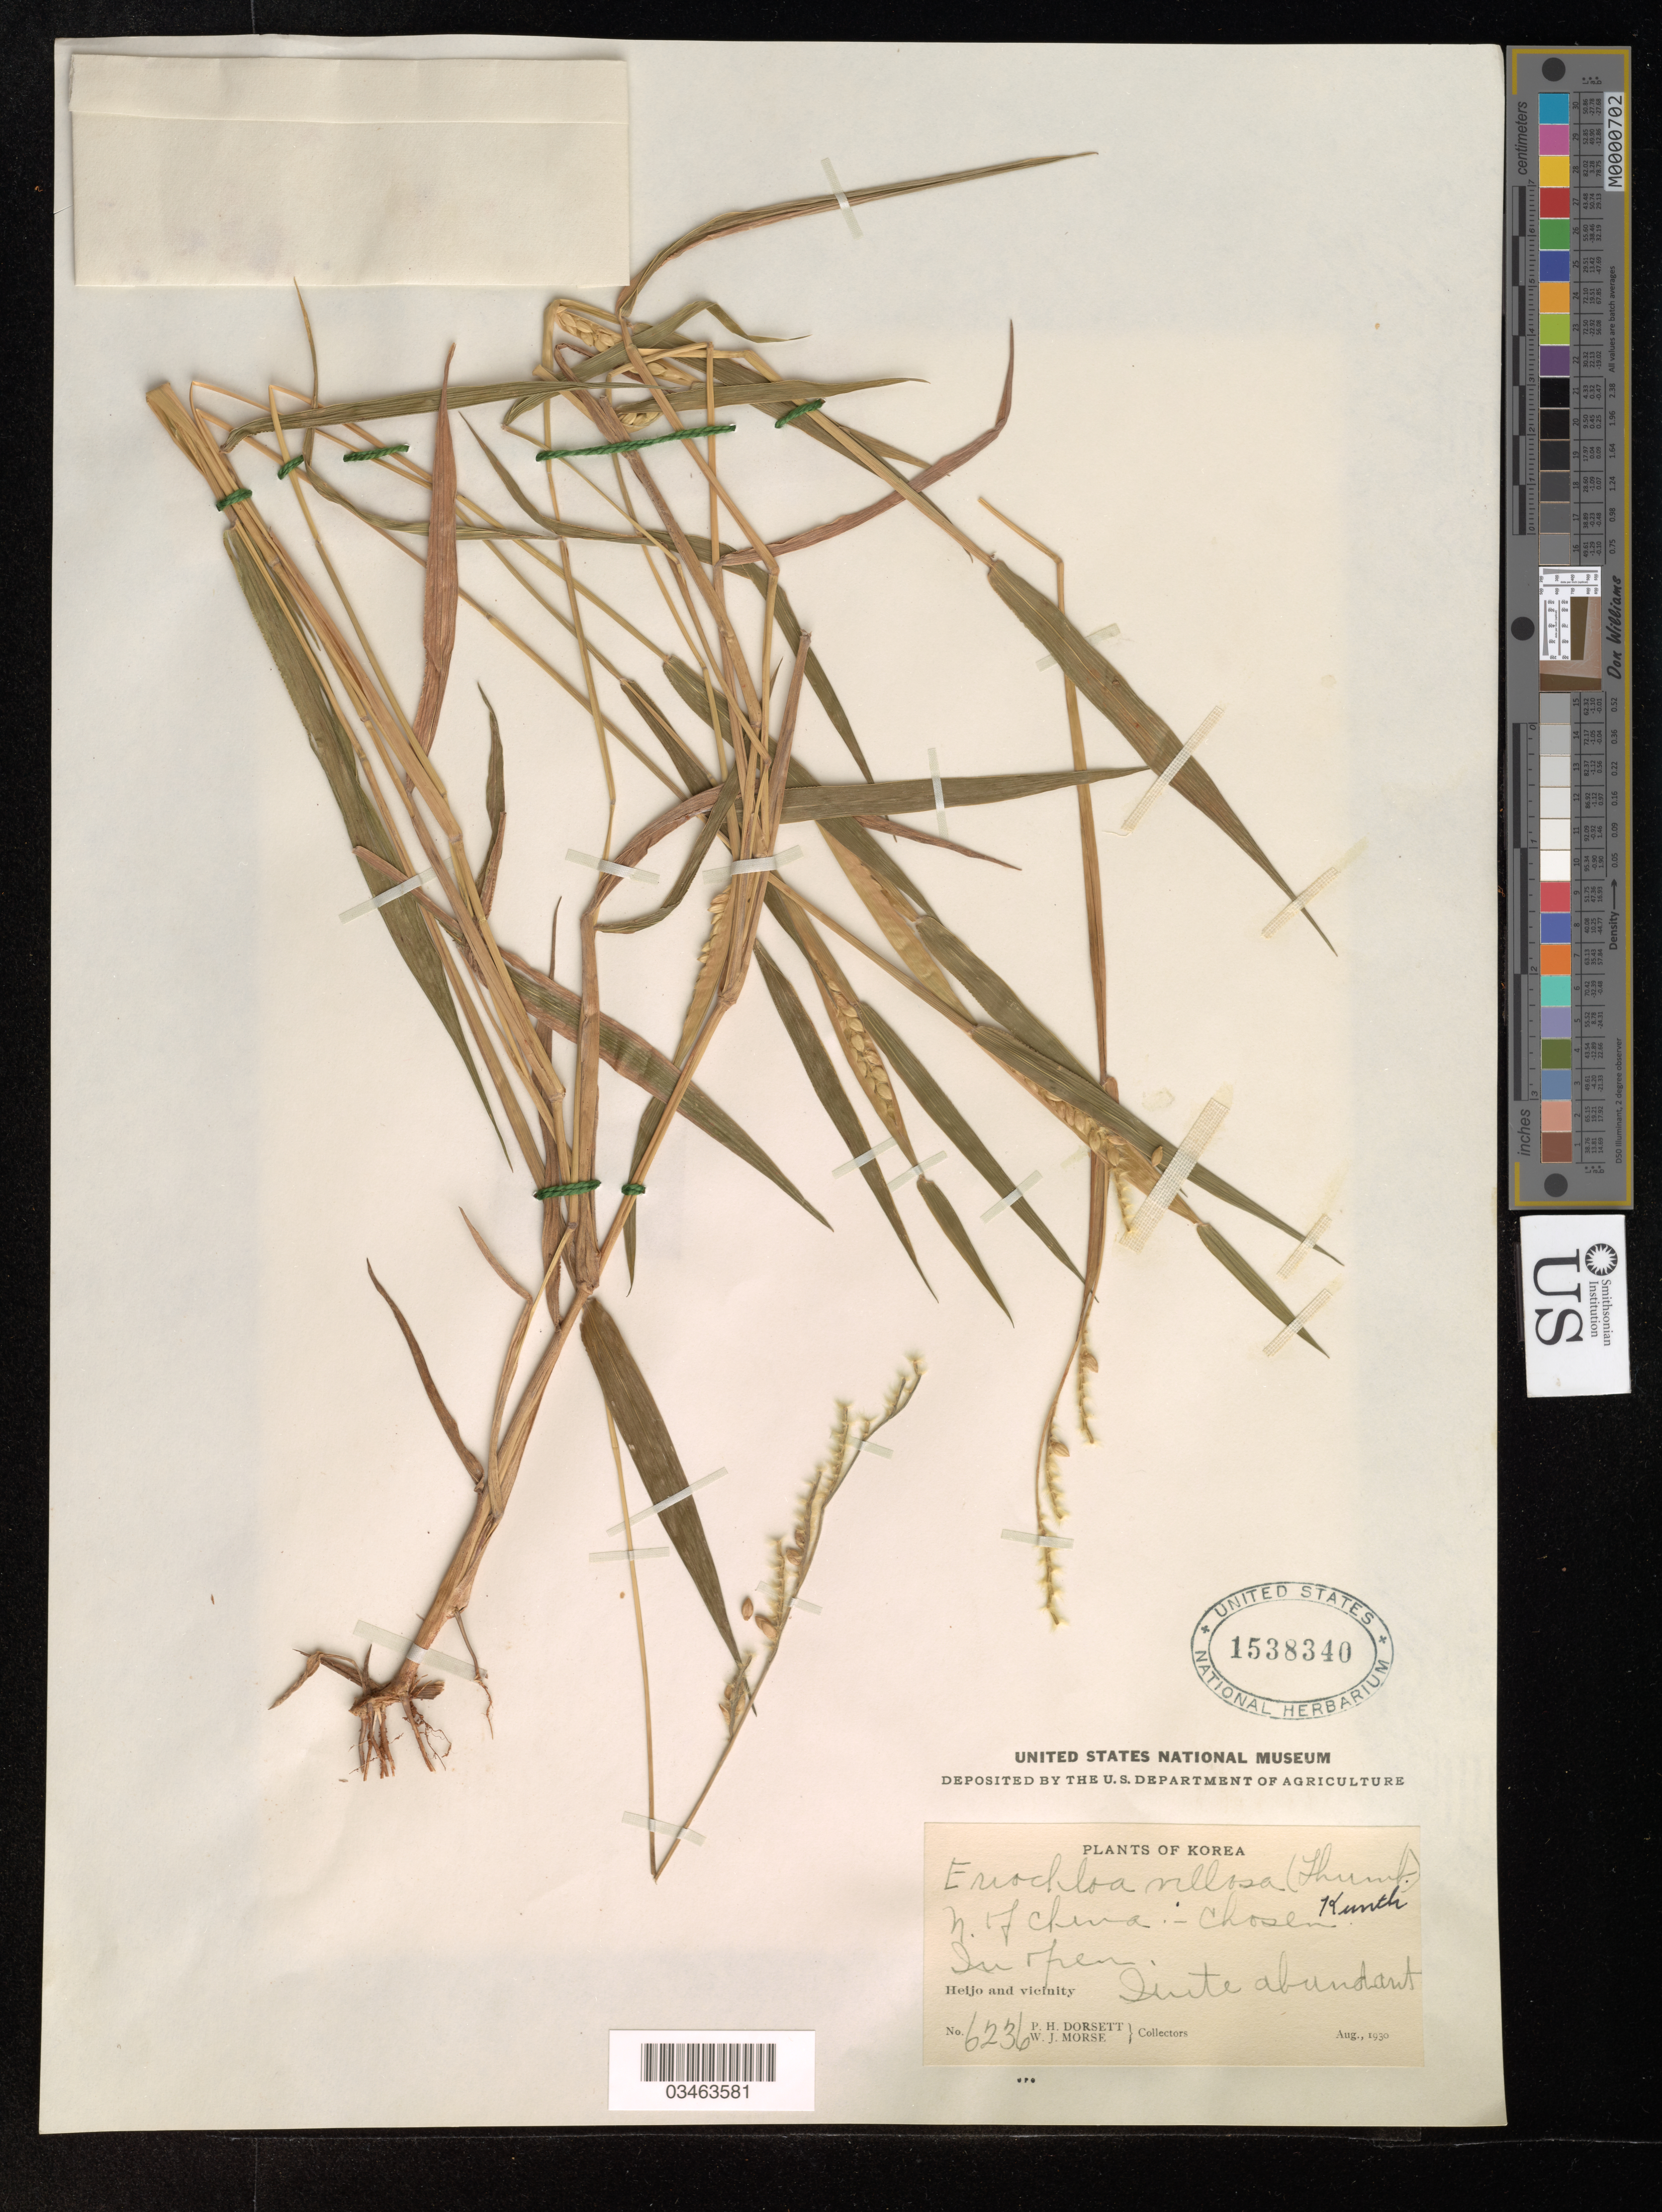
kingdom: Plantae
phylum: Tracheophyta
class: Liliopsida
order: Poales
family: Poaceae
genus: Eriochloa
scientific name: Eriochloa villosa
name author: (Thunb.) Kunth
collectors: P. H. Dorsett & W. J. Morse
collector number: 6236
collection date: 1930-08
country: Korea [obsolete]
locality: N. of China. Heijo and vicinity.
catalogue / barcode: US 1538340